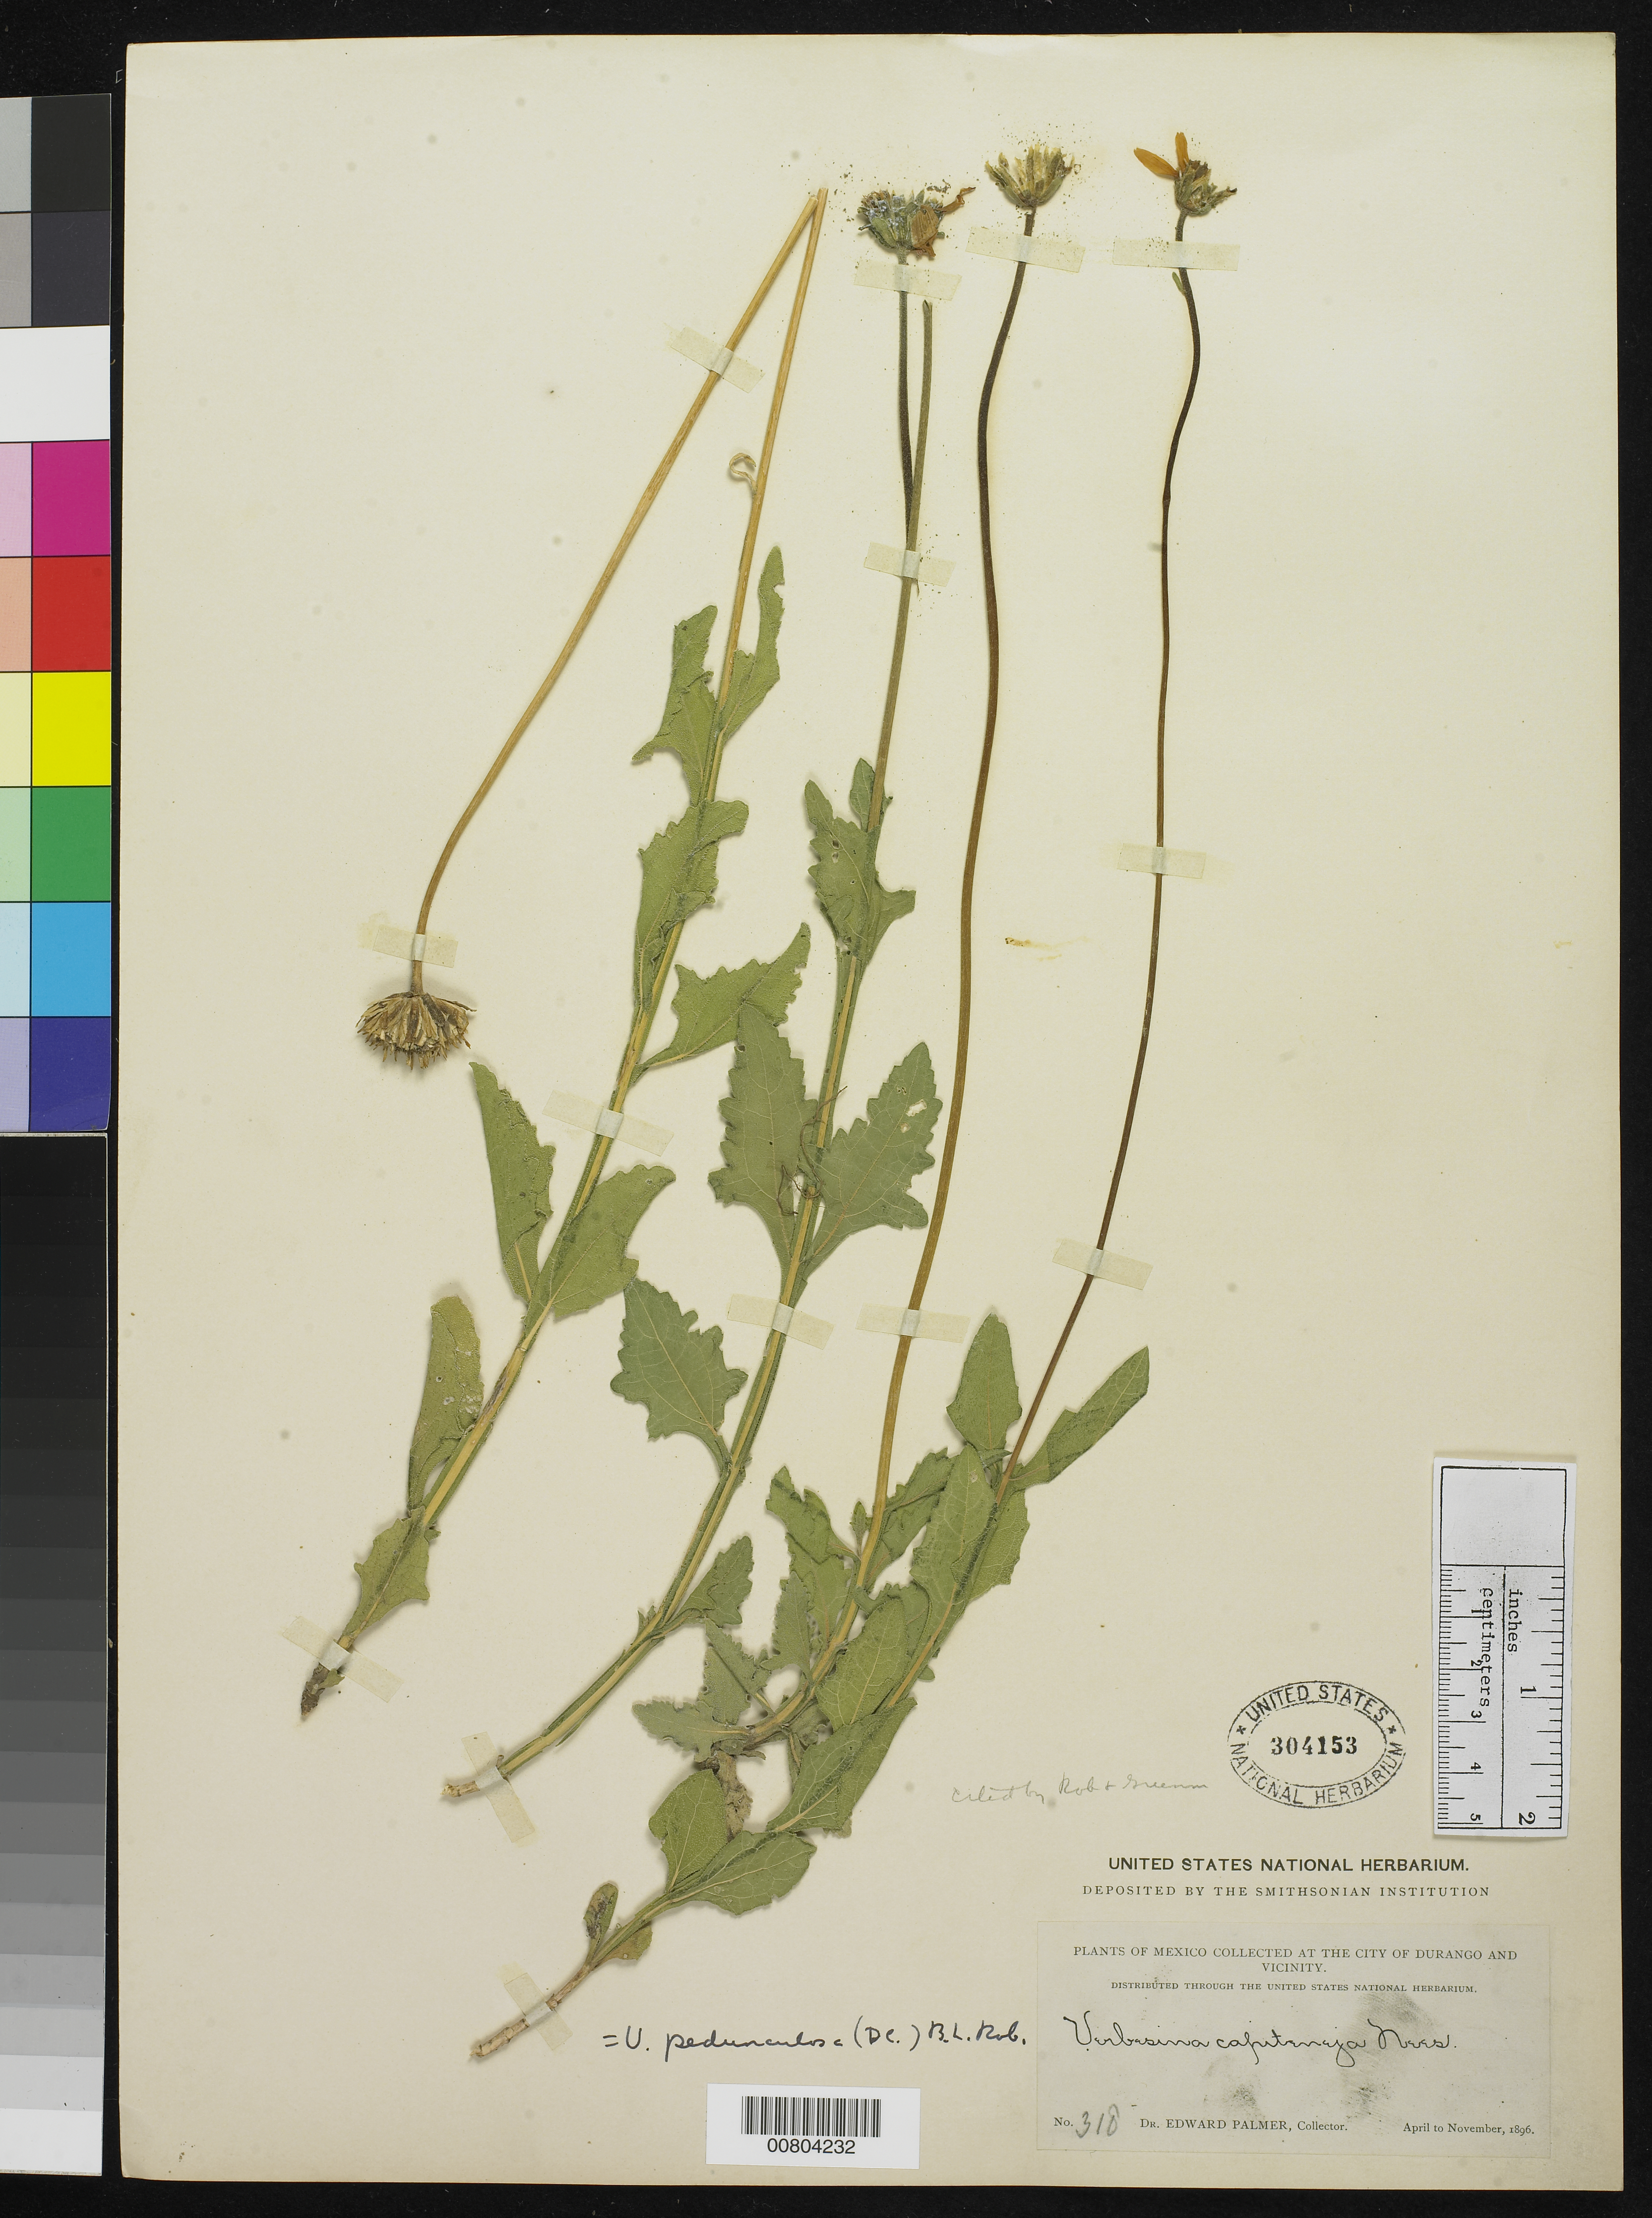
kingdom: Plantae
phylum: Tracheophyta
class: Magnoliopsida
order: Asterales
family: Asteraceae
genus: Verbesina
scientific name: Verbesina pedunculosa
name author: (DC.) B.L. Rob.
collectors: E. Palmer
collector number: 318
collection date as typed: Apr 1896 to -- Nov 1896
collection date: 1896-04/1896-11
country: Mexico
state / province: Durango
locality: City of Durango and vicinity.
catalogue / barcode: US 304153